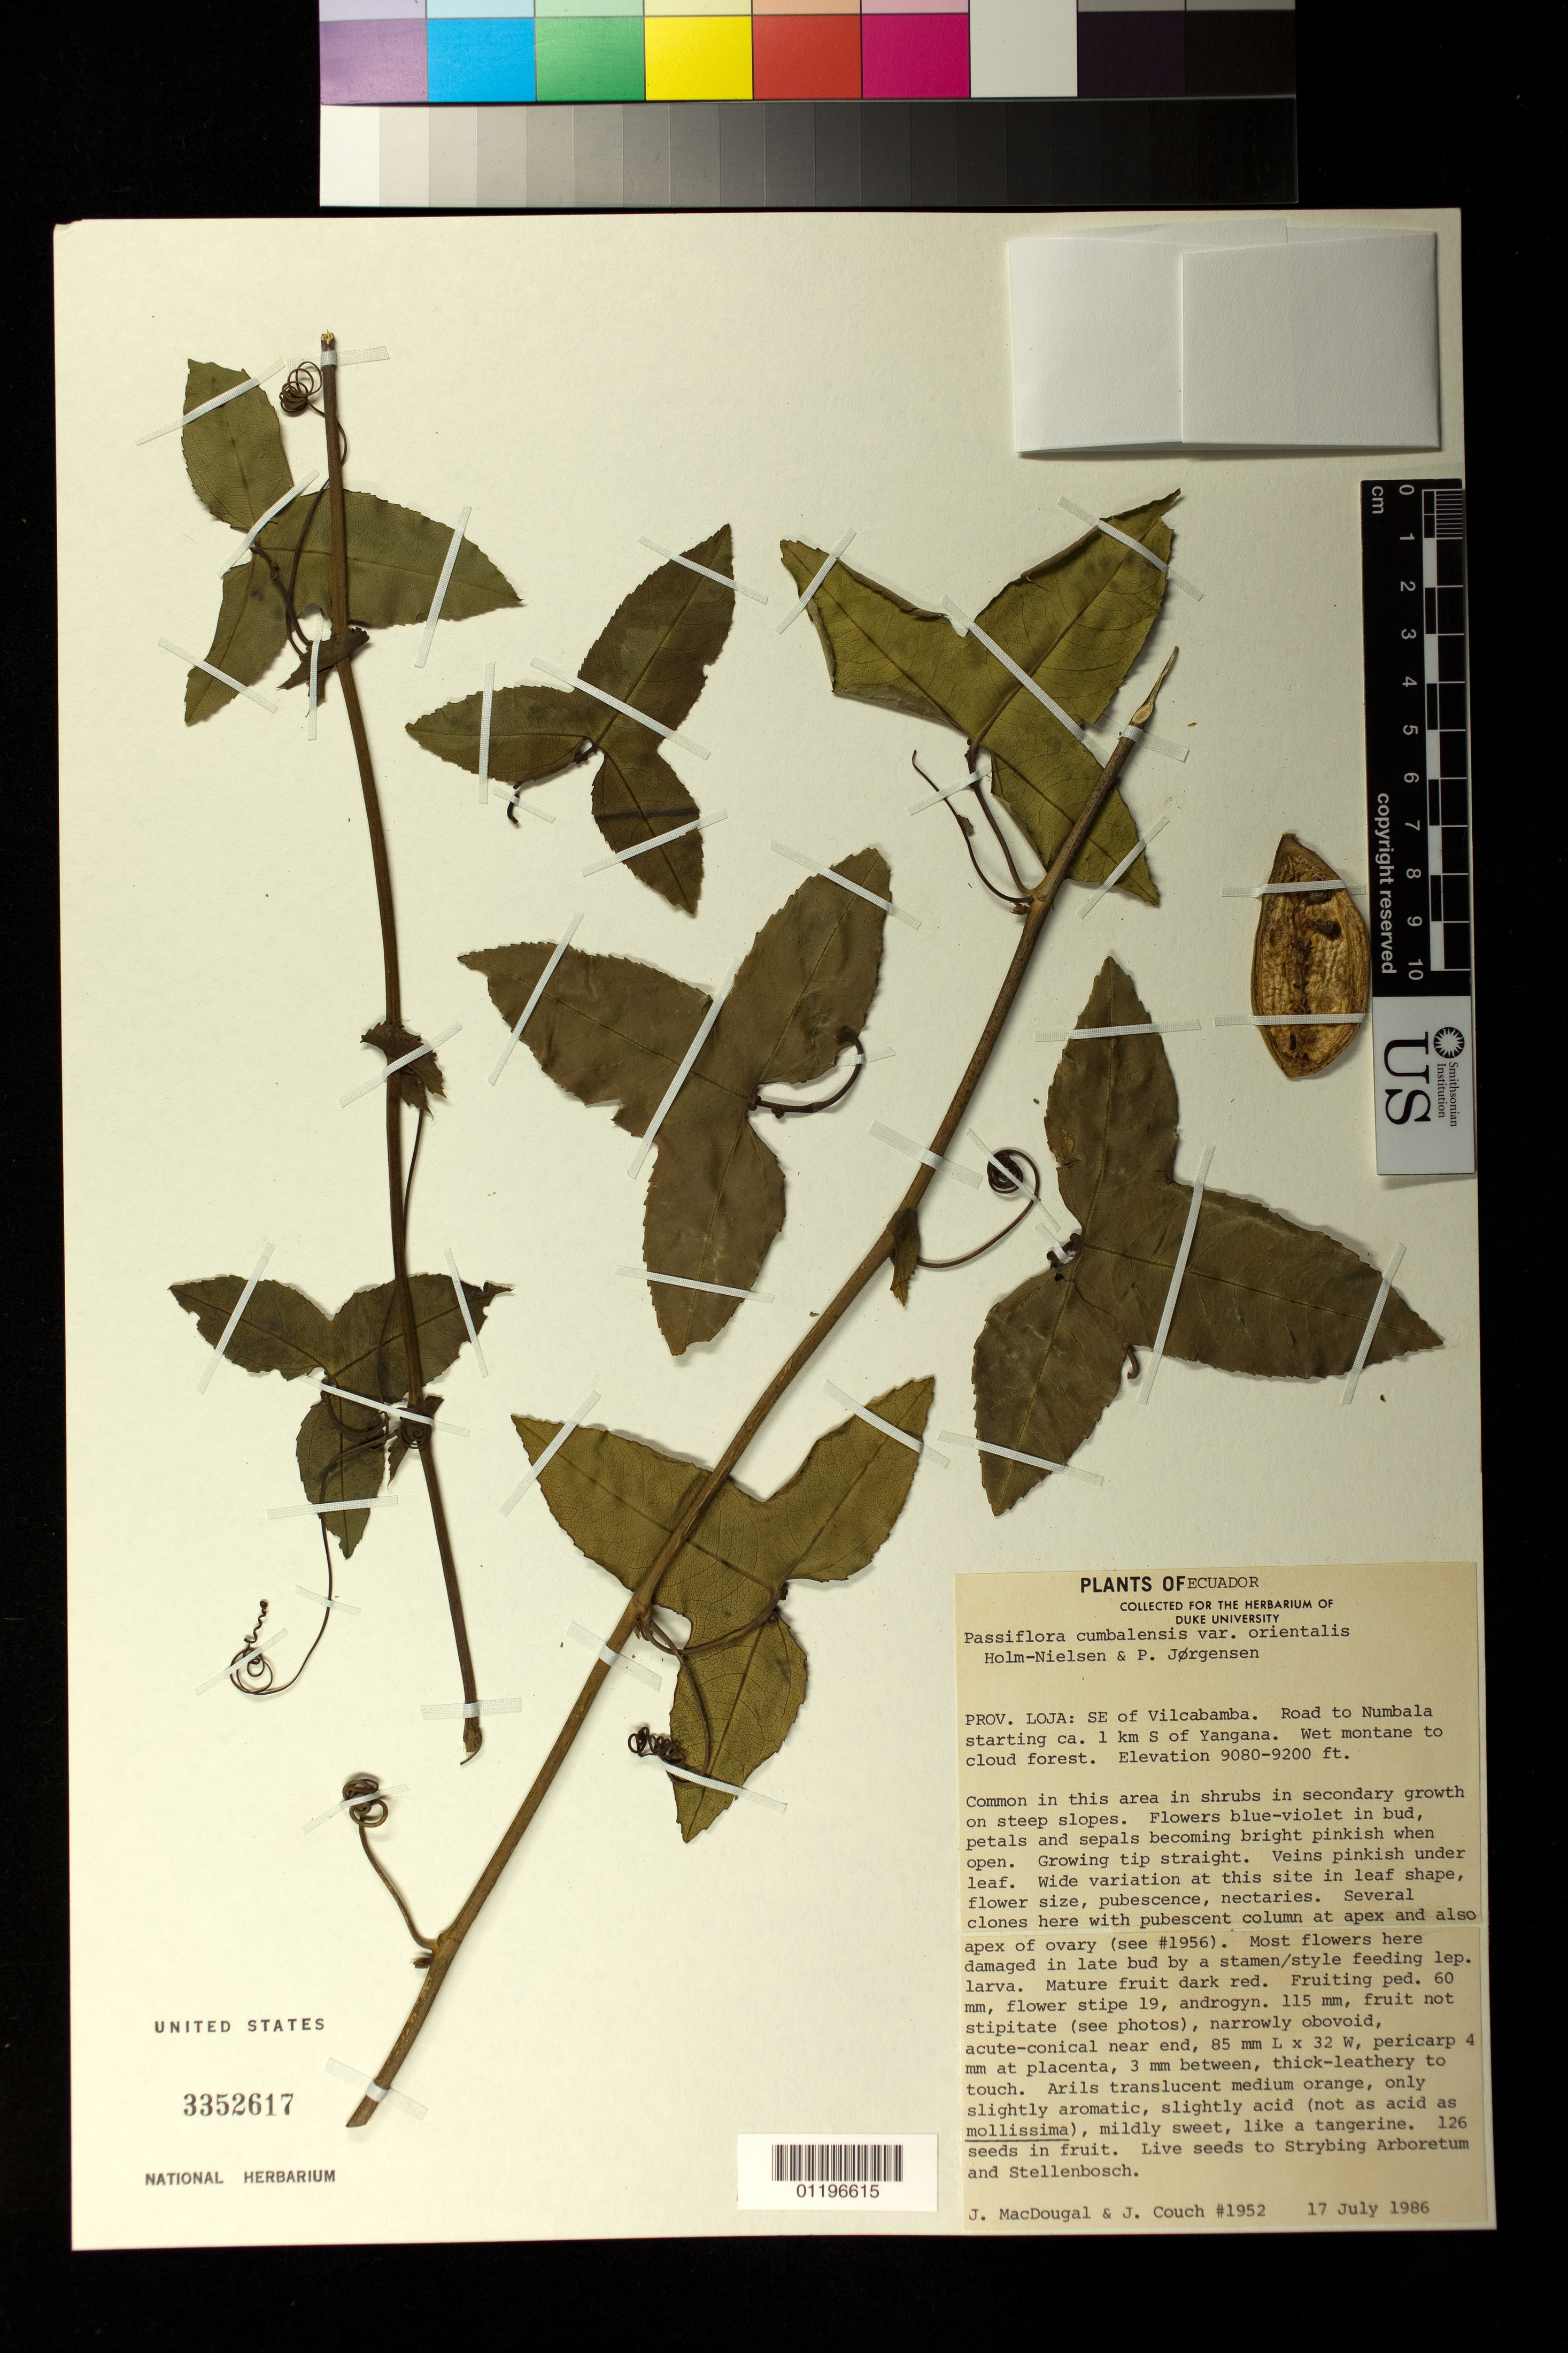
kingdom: Plantae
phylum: Tracheophyta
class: Magnoliopsida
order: Malpighiales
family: Passifloraceae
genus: Passiflora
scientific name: Passiflora cumbalensis var. orientalis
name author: Holm-Niels. & P. Jørg.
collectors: J. M. MacDougal & J. Couch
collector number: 1952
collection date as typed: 17 Jul 1986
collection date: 1986-07-17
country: Ecuador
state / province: Loja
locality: Prov. Loja: SE of Vilcabamba. Road to Numbala starting ca. 1 km S of Yangana. Wet montane to cloud forest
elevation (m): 2768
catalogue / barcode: US 3352617